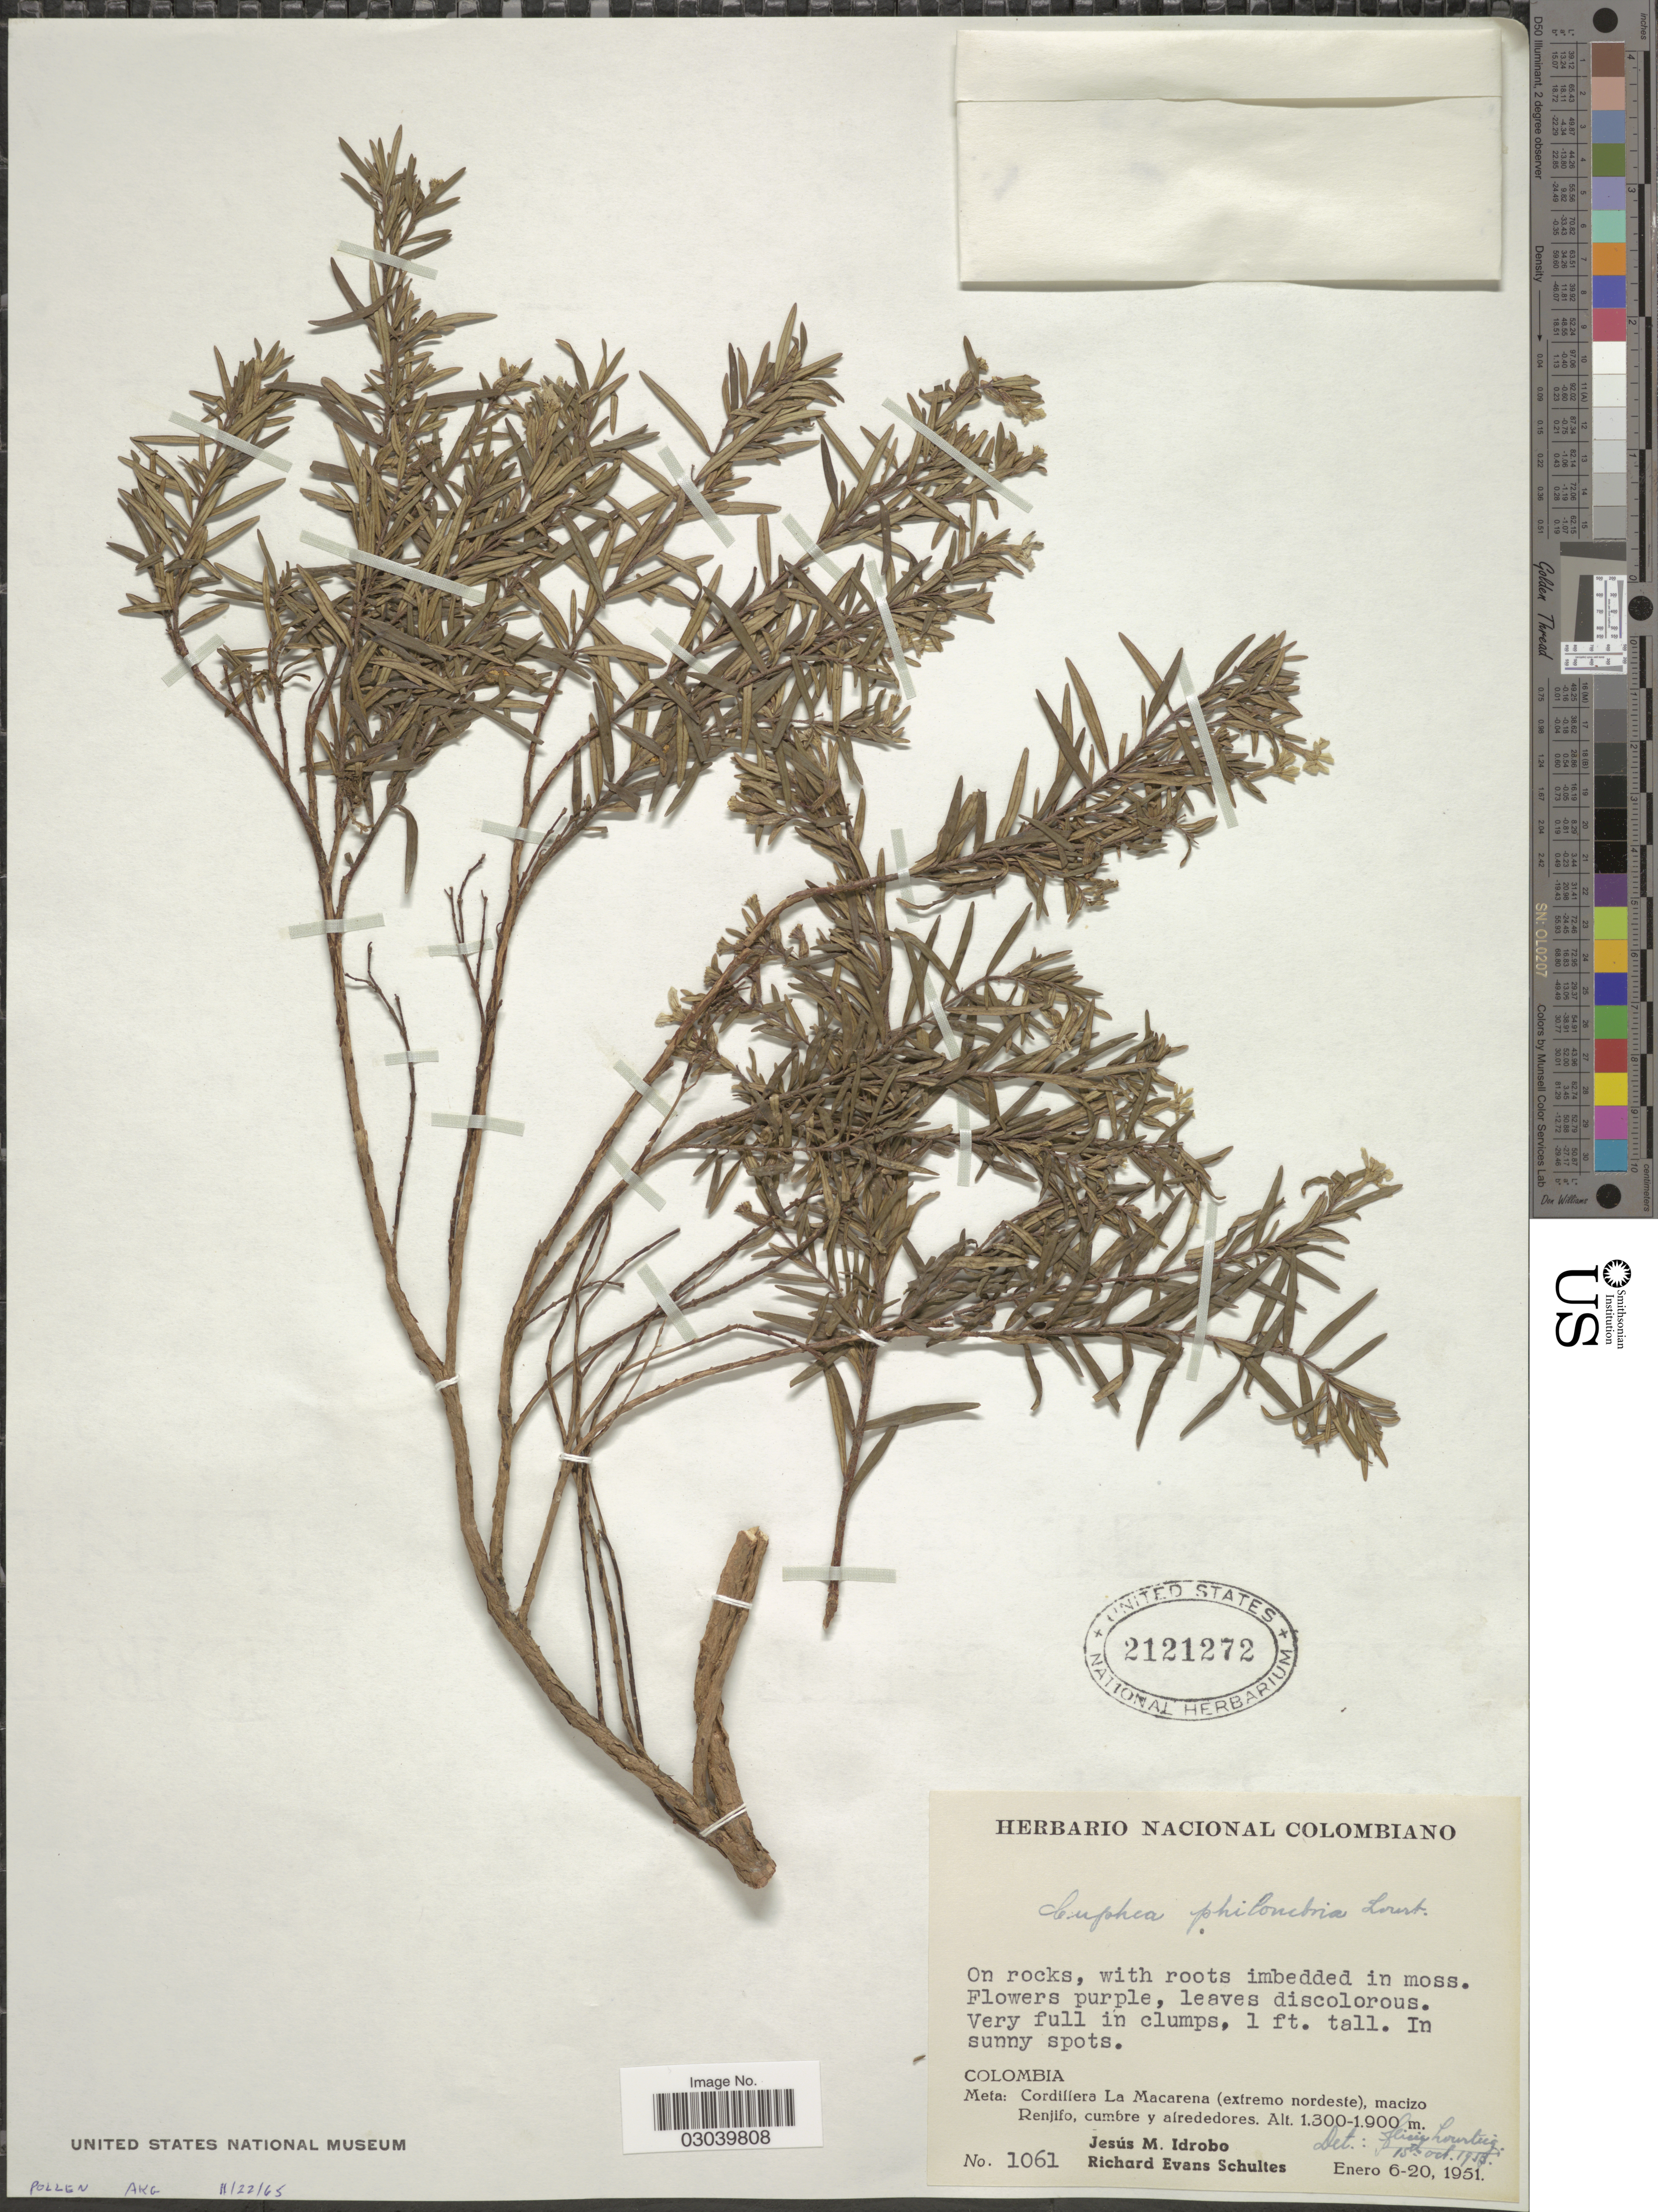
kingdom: Plantae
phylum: Tracheophyta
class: Magnoliopsida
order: Myrtales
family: Lythraceae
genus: Cuphea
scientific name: Cuphea philombria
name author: Lourteig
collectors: J. M. Idrobo & R. E. Schultes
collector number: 1061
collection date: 1951-01-06/1951-01-20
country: Colombia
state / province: Meta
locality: Cordillera La Macarena (extremo nordeste), macizo Renjifo, cumbre y alrededores.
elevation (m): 1300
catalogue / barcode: US 2121272